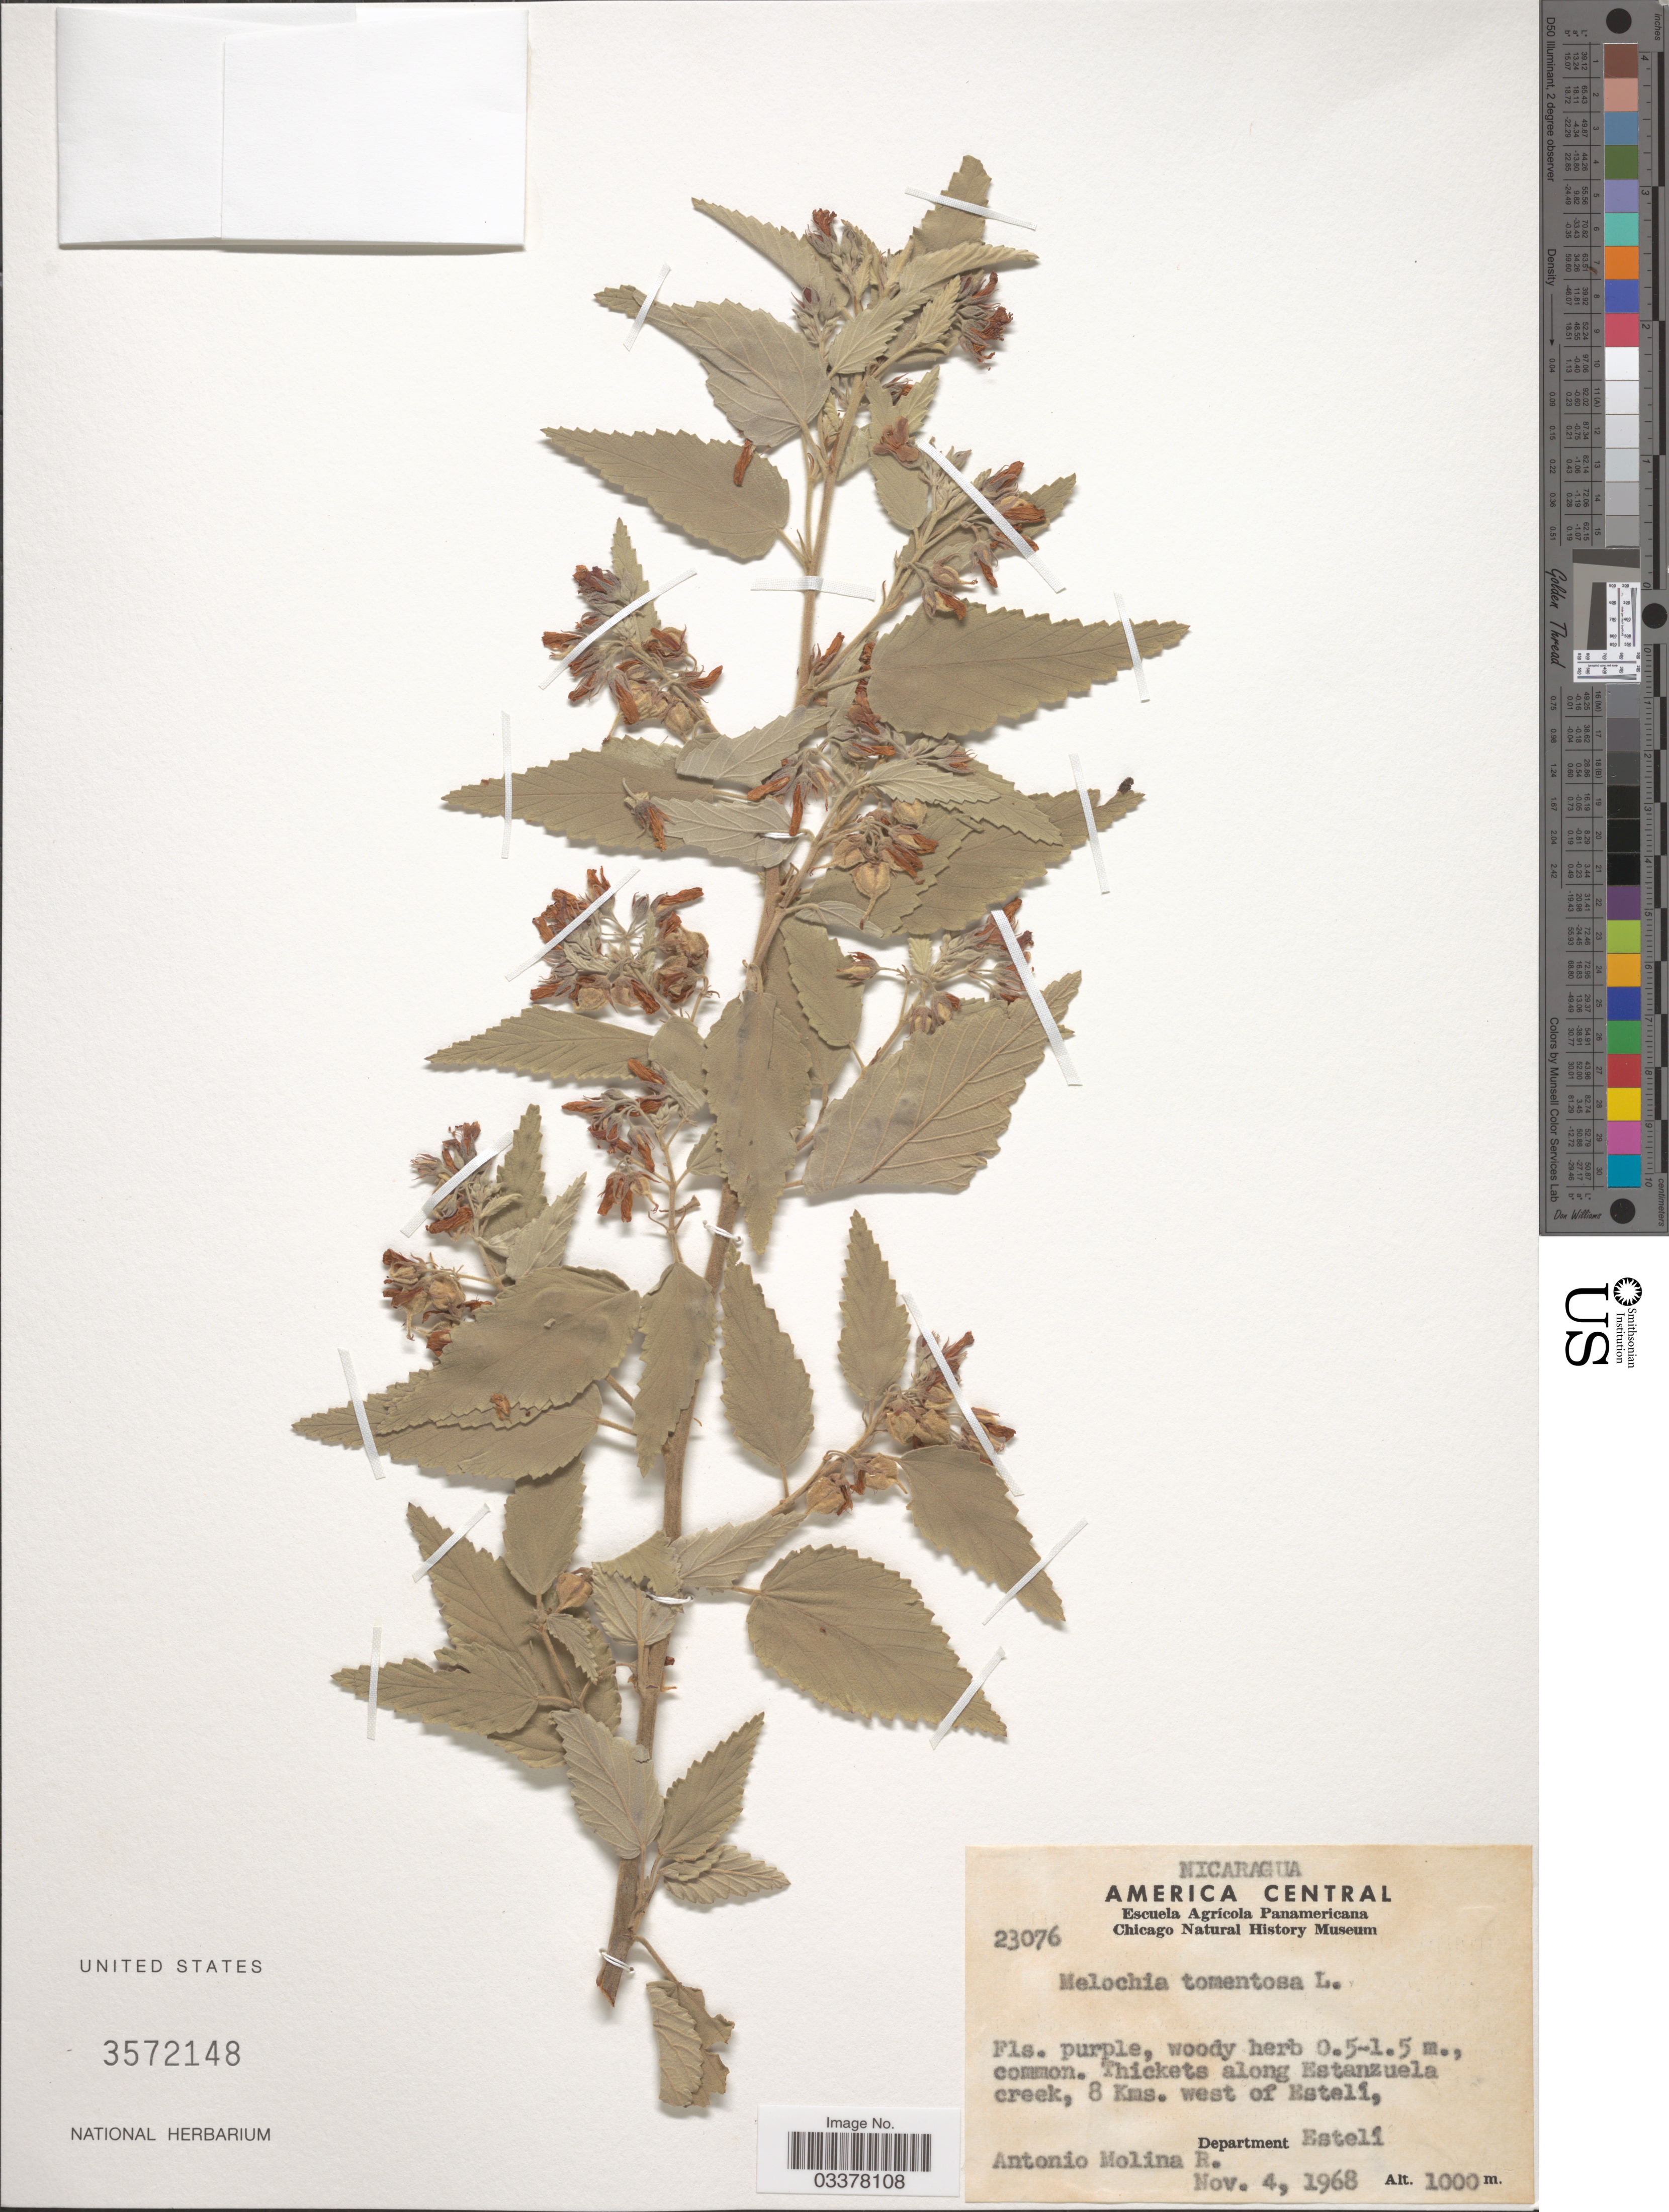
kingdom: Plantae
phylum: Tracheophyta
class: Magnoliopsida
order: Malvales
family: Malvaceae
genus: Melochia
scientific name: Melochia tomentosa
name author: L.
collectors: A. Molina R.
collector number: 23076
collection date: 1968-11-04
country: Nicaragua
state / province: Esteli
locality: Along Estanzuela creek, 8 Kms. west of Estelí, Department Estelí.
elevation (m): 1000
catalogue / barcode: US 3572148